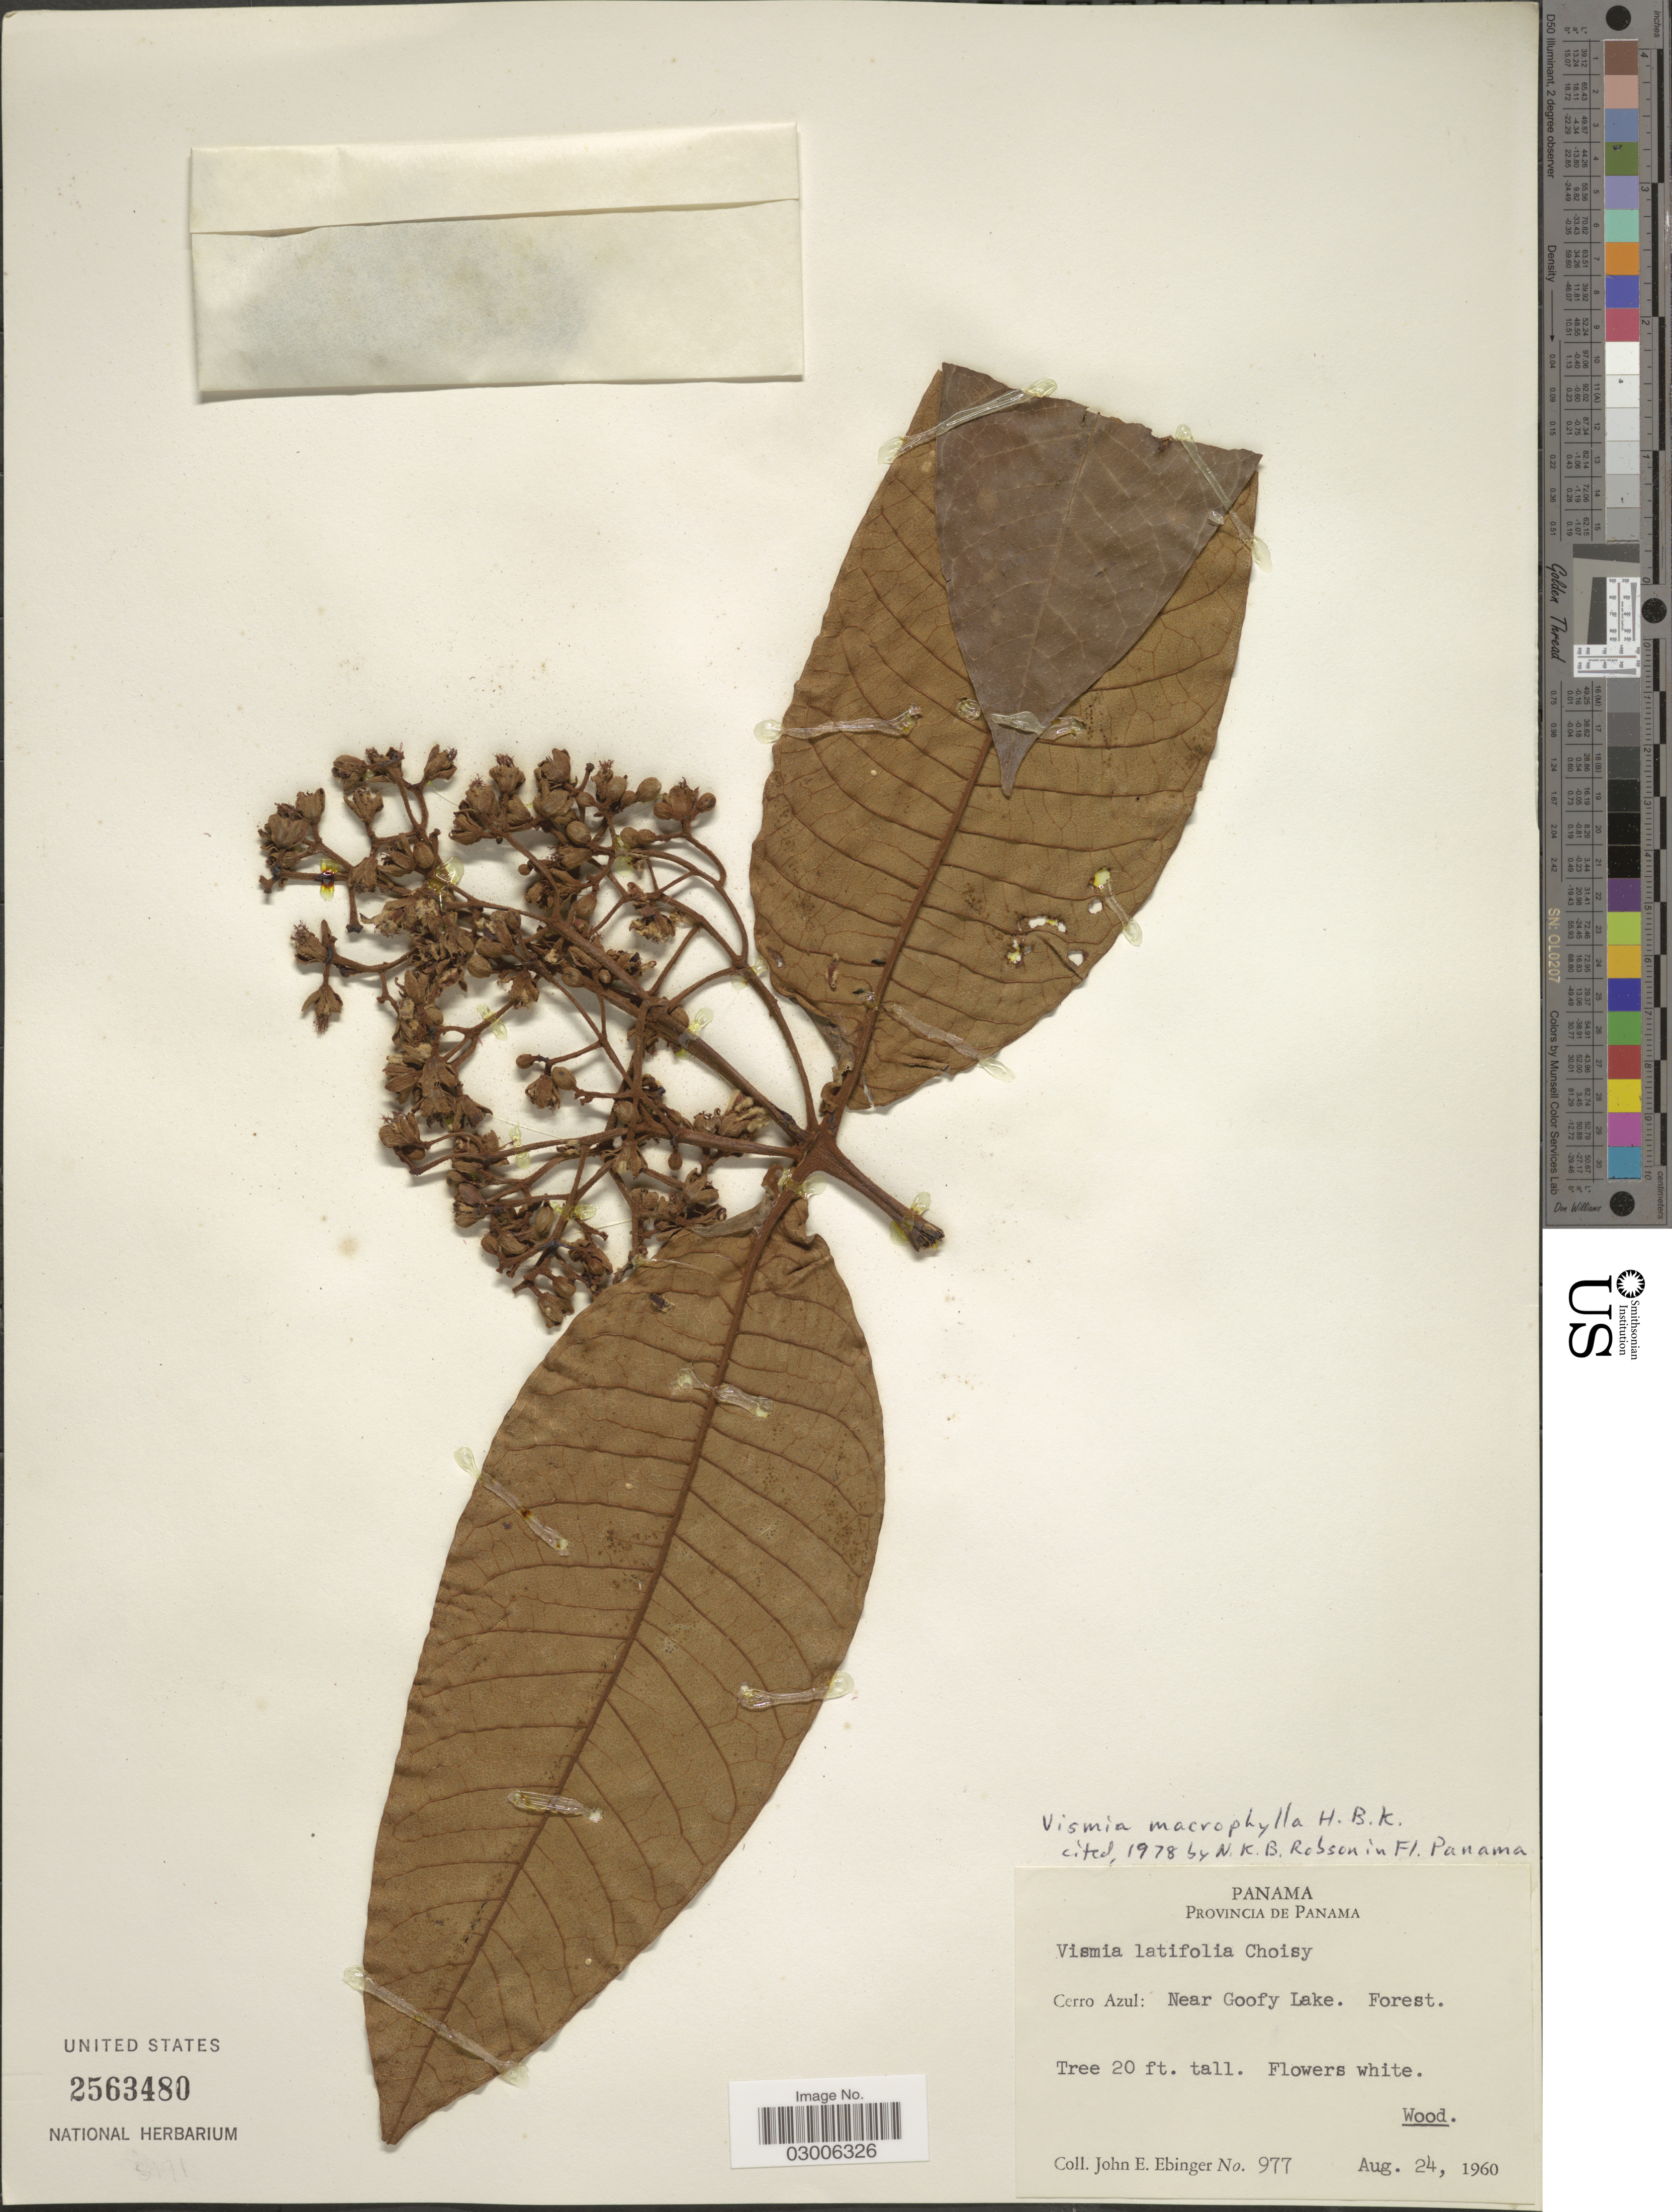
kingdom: Plantae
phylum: Tracheophyta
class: Magnoliopsida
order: Malpighiales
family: Hypericaceae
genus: Vismia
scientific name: Vismia macrophylla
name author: Kunth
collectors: J. Ebinger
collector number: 977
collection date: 1960-08-24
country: Panama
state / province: Panamá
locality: Cerro Azul: Near Goofy Lake.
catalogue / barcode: US 2563480